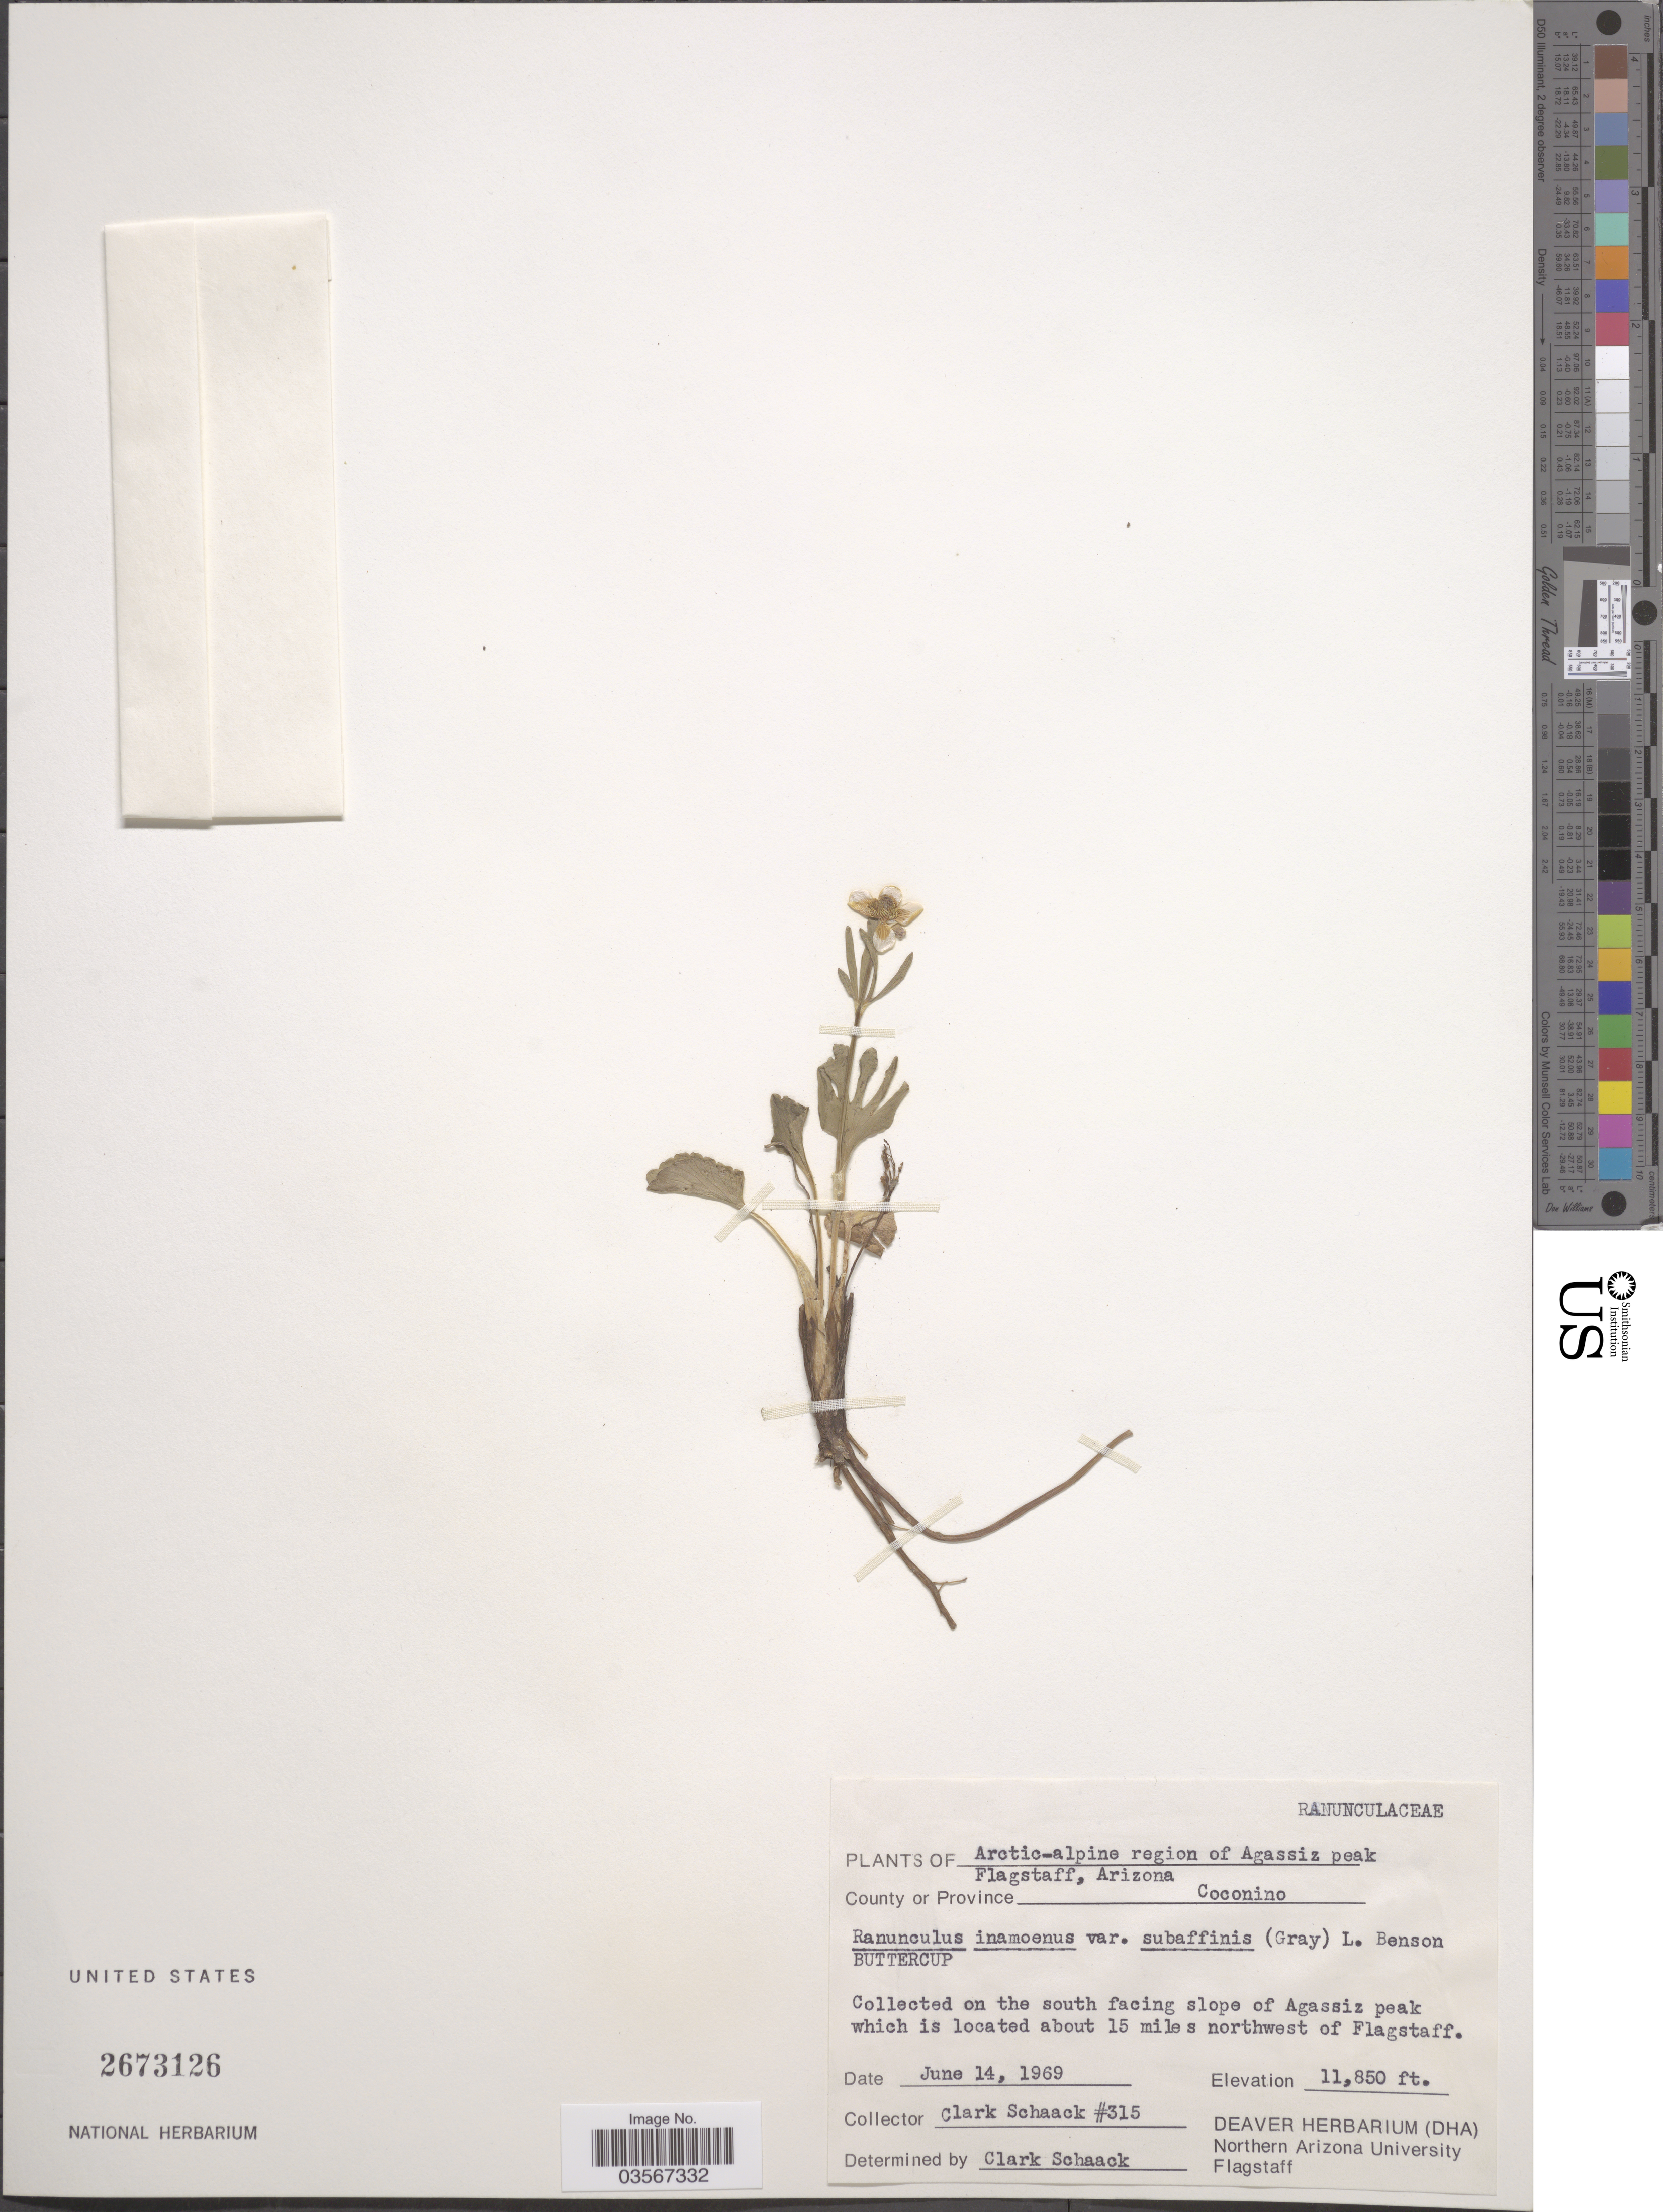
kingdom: Plantae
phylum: Tracheophyta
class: Magnoliopsida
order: Ranunculales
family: Ranunculaceae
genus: Ranunculus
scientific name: Ranunculus inamoenus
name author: Greene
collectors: C. G. Schaack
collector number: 315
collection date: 1969-06-14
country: United States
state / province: Arizona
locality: Arctic-alpine region of Agassiz peak. Flagstaff. Province Coconino. South facing slope of Agassiz peak which is located about 15 miles northwest of Flagstaff.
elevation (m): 3612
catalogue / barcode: US 2673126